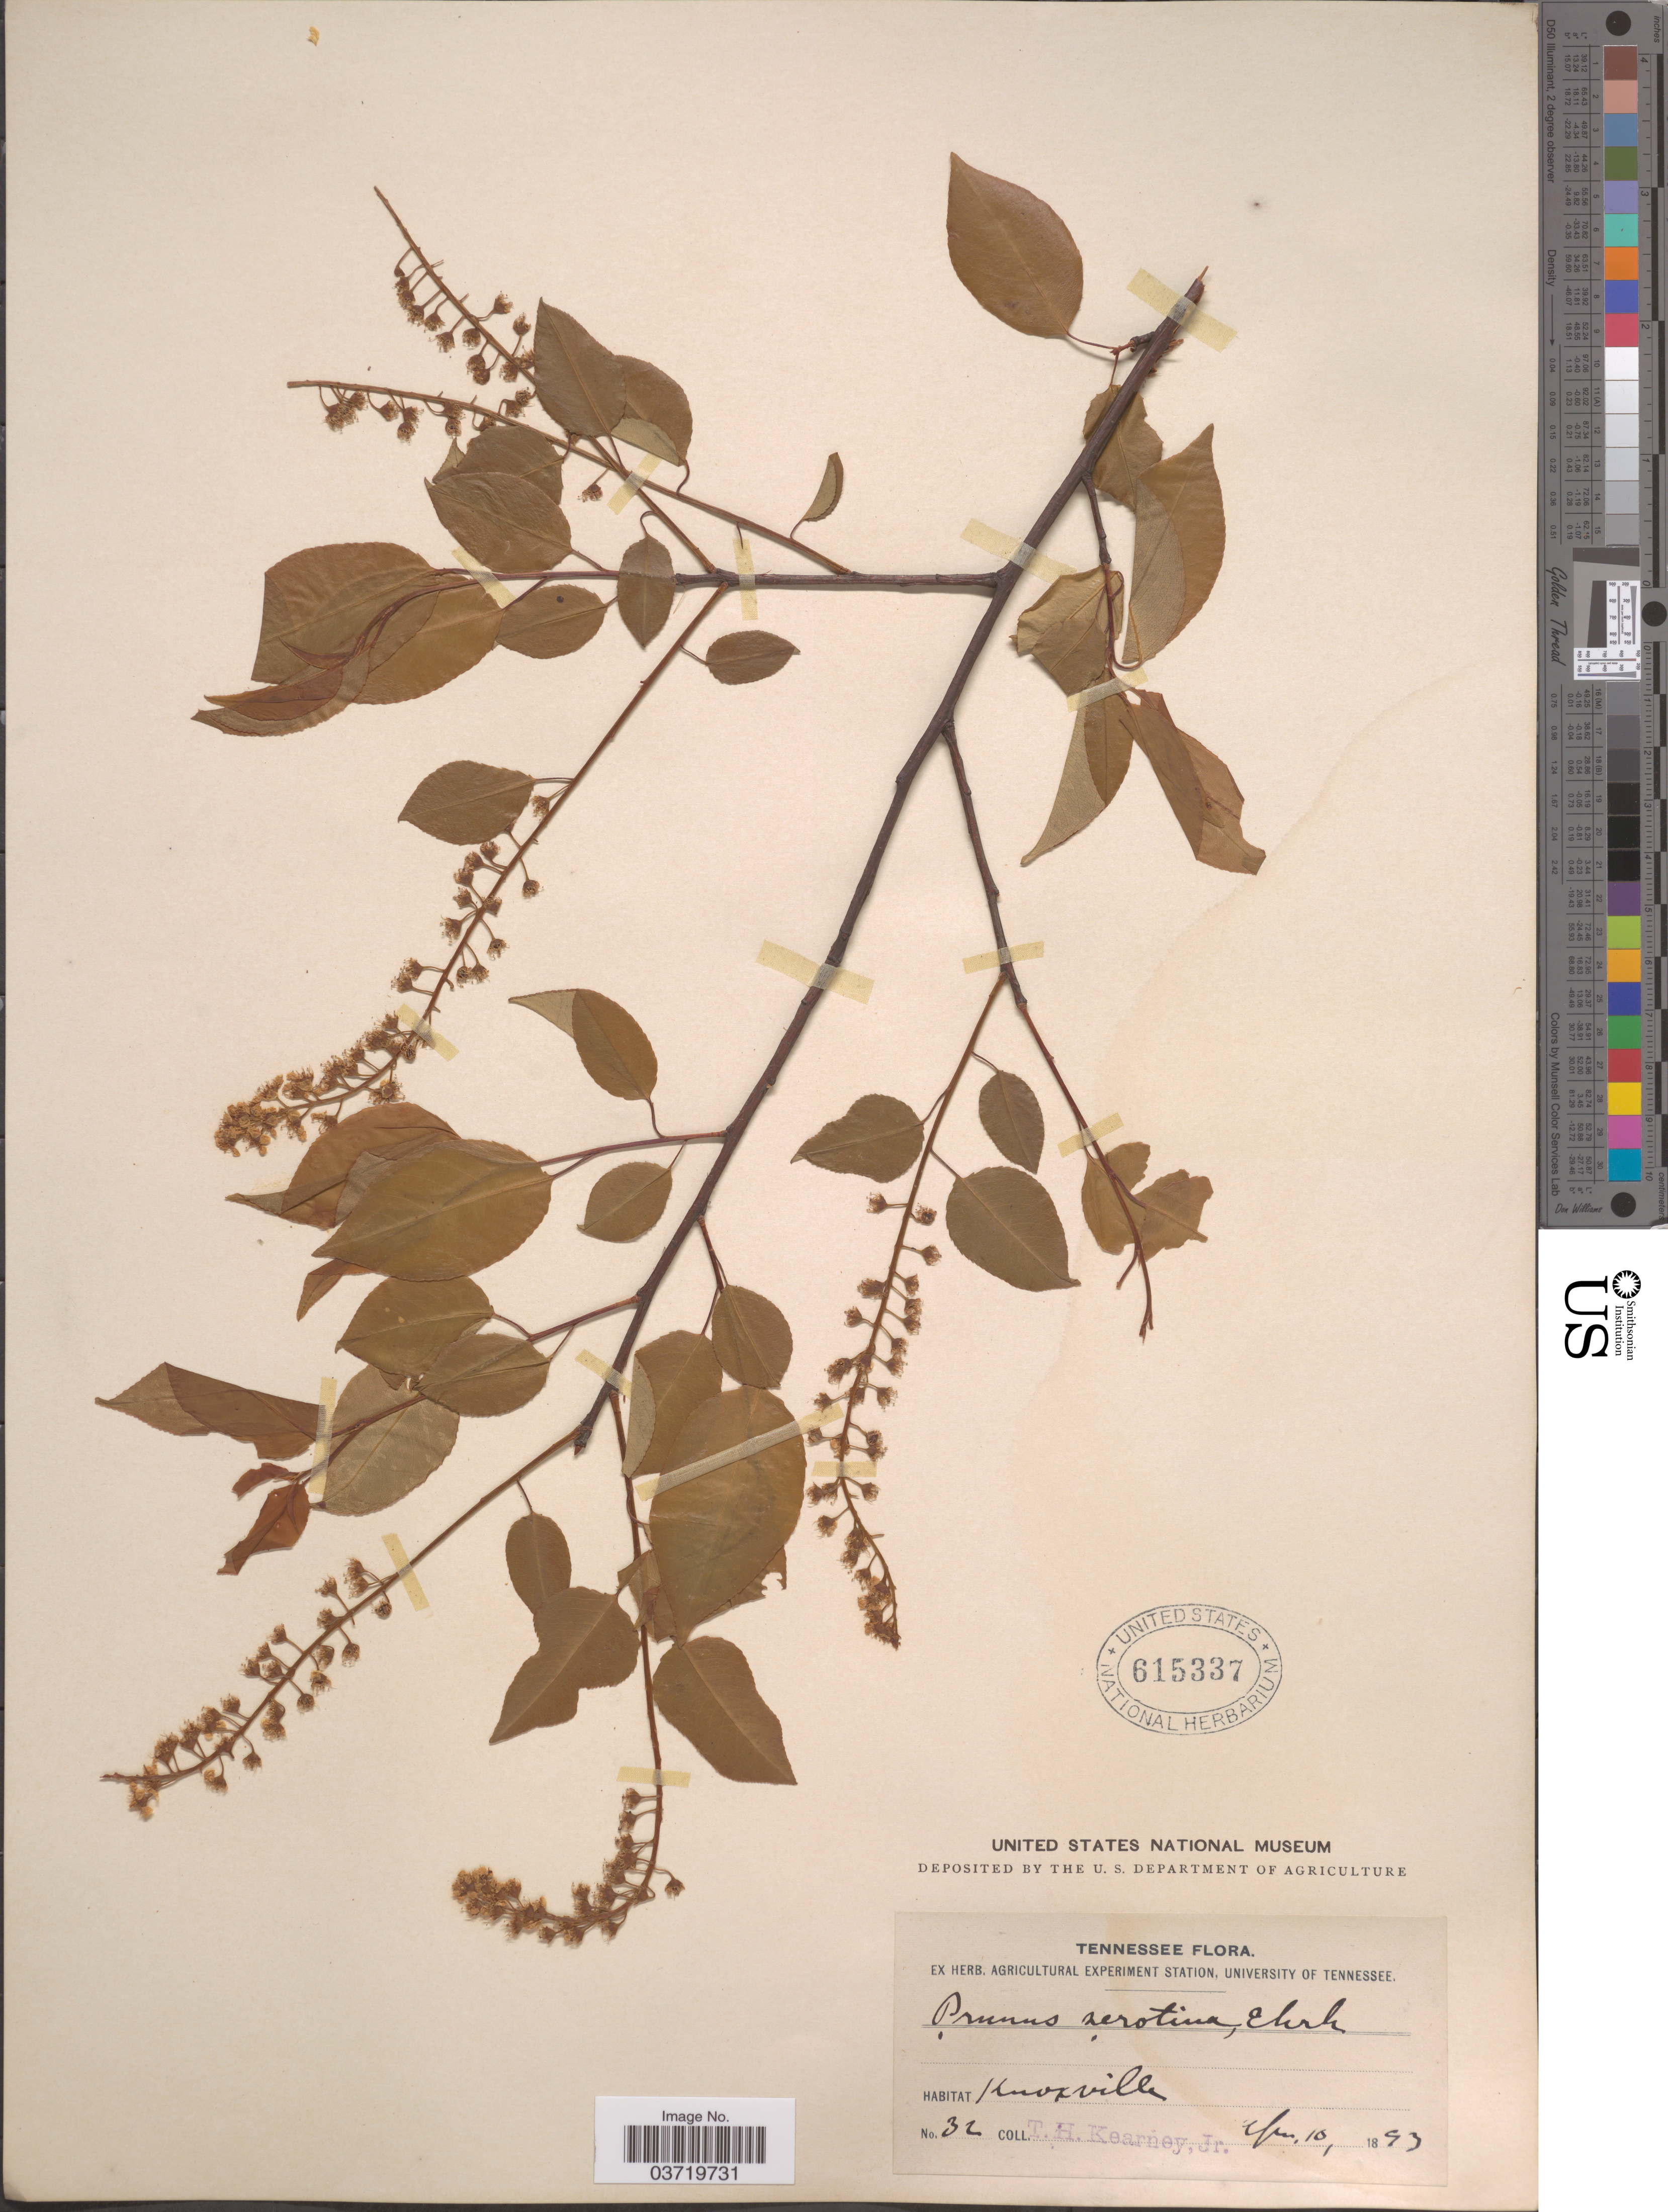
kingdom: Plantae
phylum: Tracheophyta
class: Magnoliopsida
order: Rosales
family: Rosaceae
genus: Prunus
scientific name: Prunus serotina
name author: Ehrh.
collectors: T. H. Kearney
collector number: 32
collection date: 1893-04-10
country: United States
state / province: Tennessee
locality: Knoxville.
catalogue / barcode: US 615337